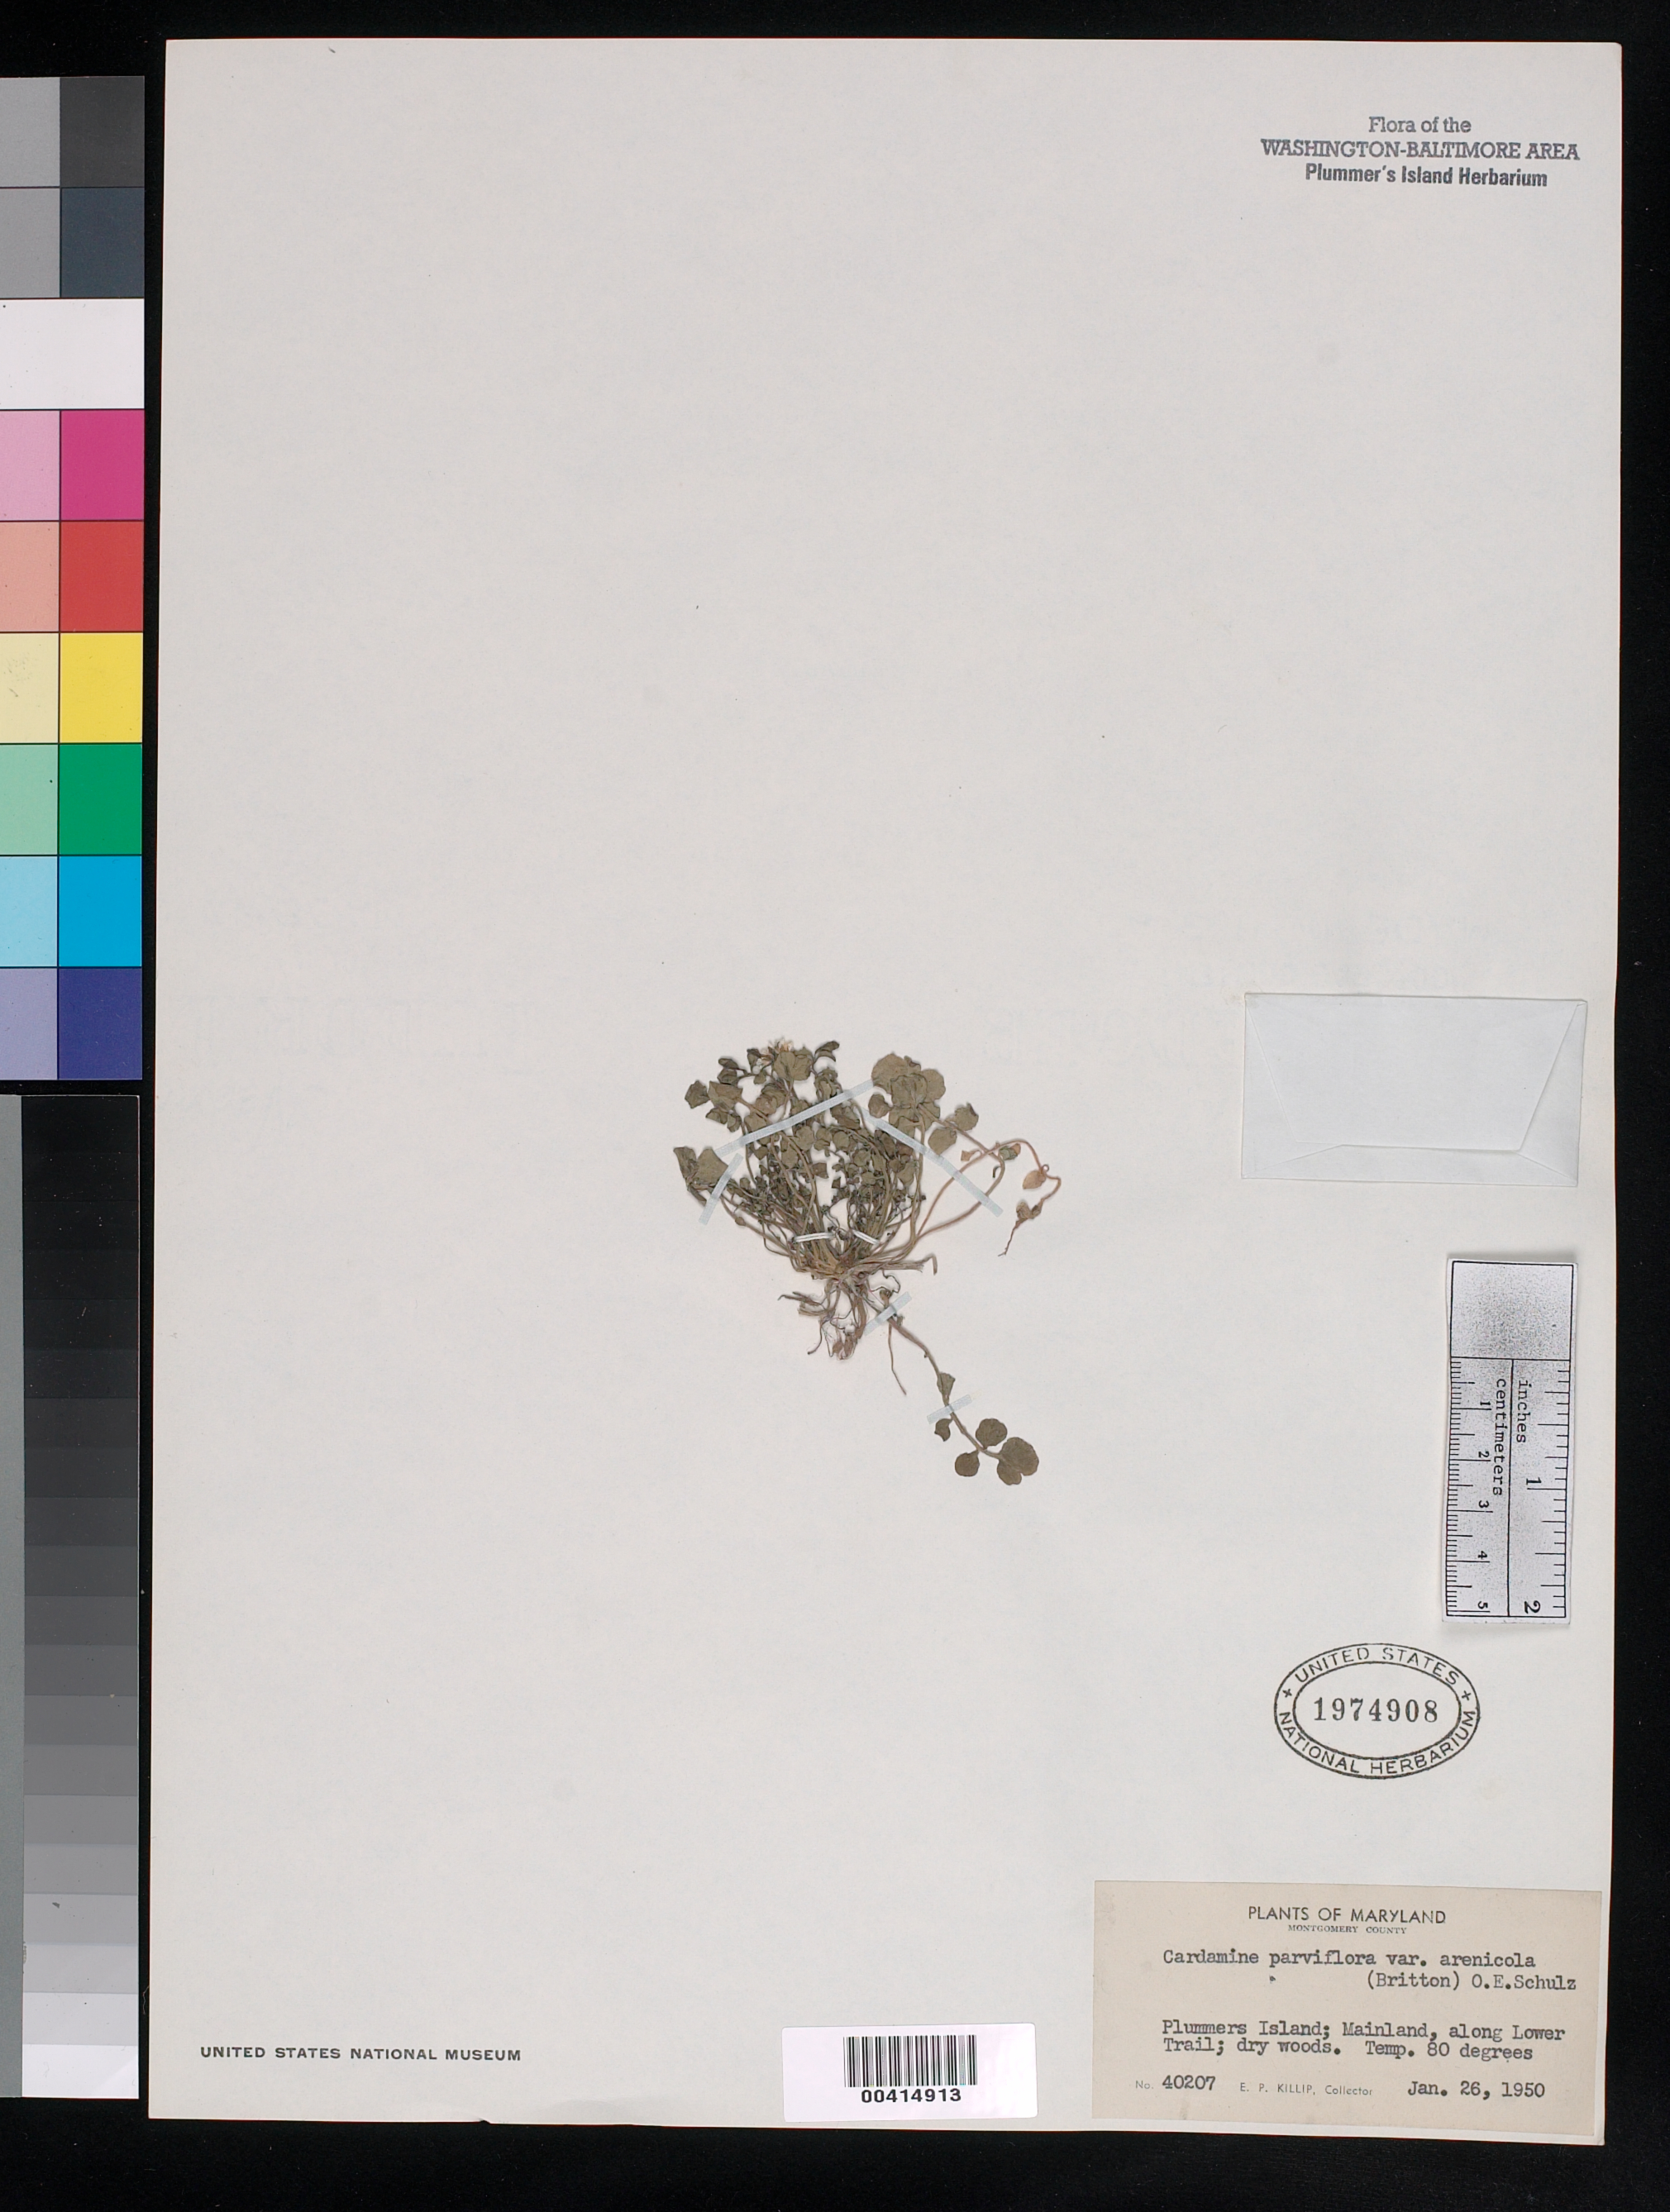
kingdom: Plantae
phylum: Tracheophyta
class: Magnoliopsida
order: Brassicales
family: Brassicaceae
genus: Cardamine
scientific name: Cardamine parviflora var. arenicola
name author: (Britton) O.E. Schulz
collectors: E. P. Killip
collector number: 40207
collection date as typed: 26 Jan 1950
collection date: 1950-01-26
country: United States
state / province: Maryland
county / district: Montgomery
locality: Plummer's Island; mainland, along lower trail C. & O. Canal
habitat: Dry woods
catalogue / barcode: US 1974908